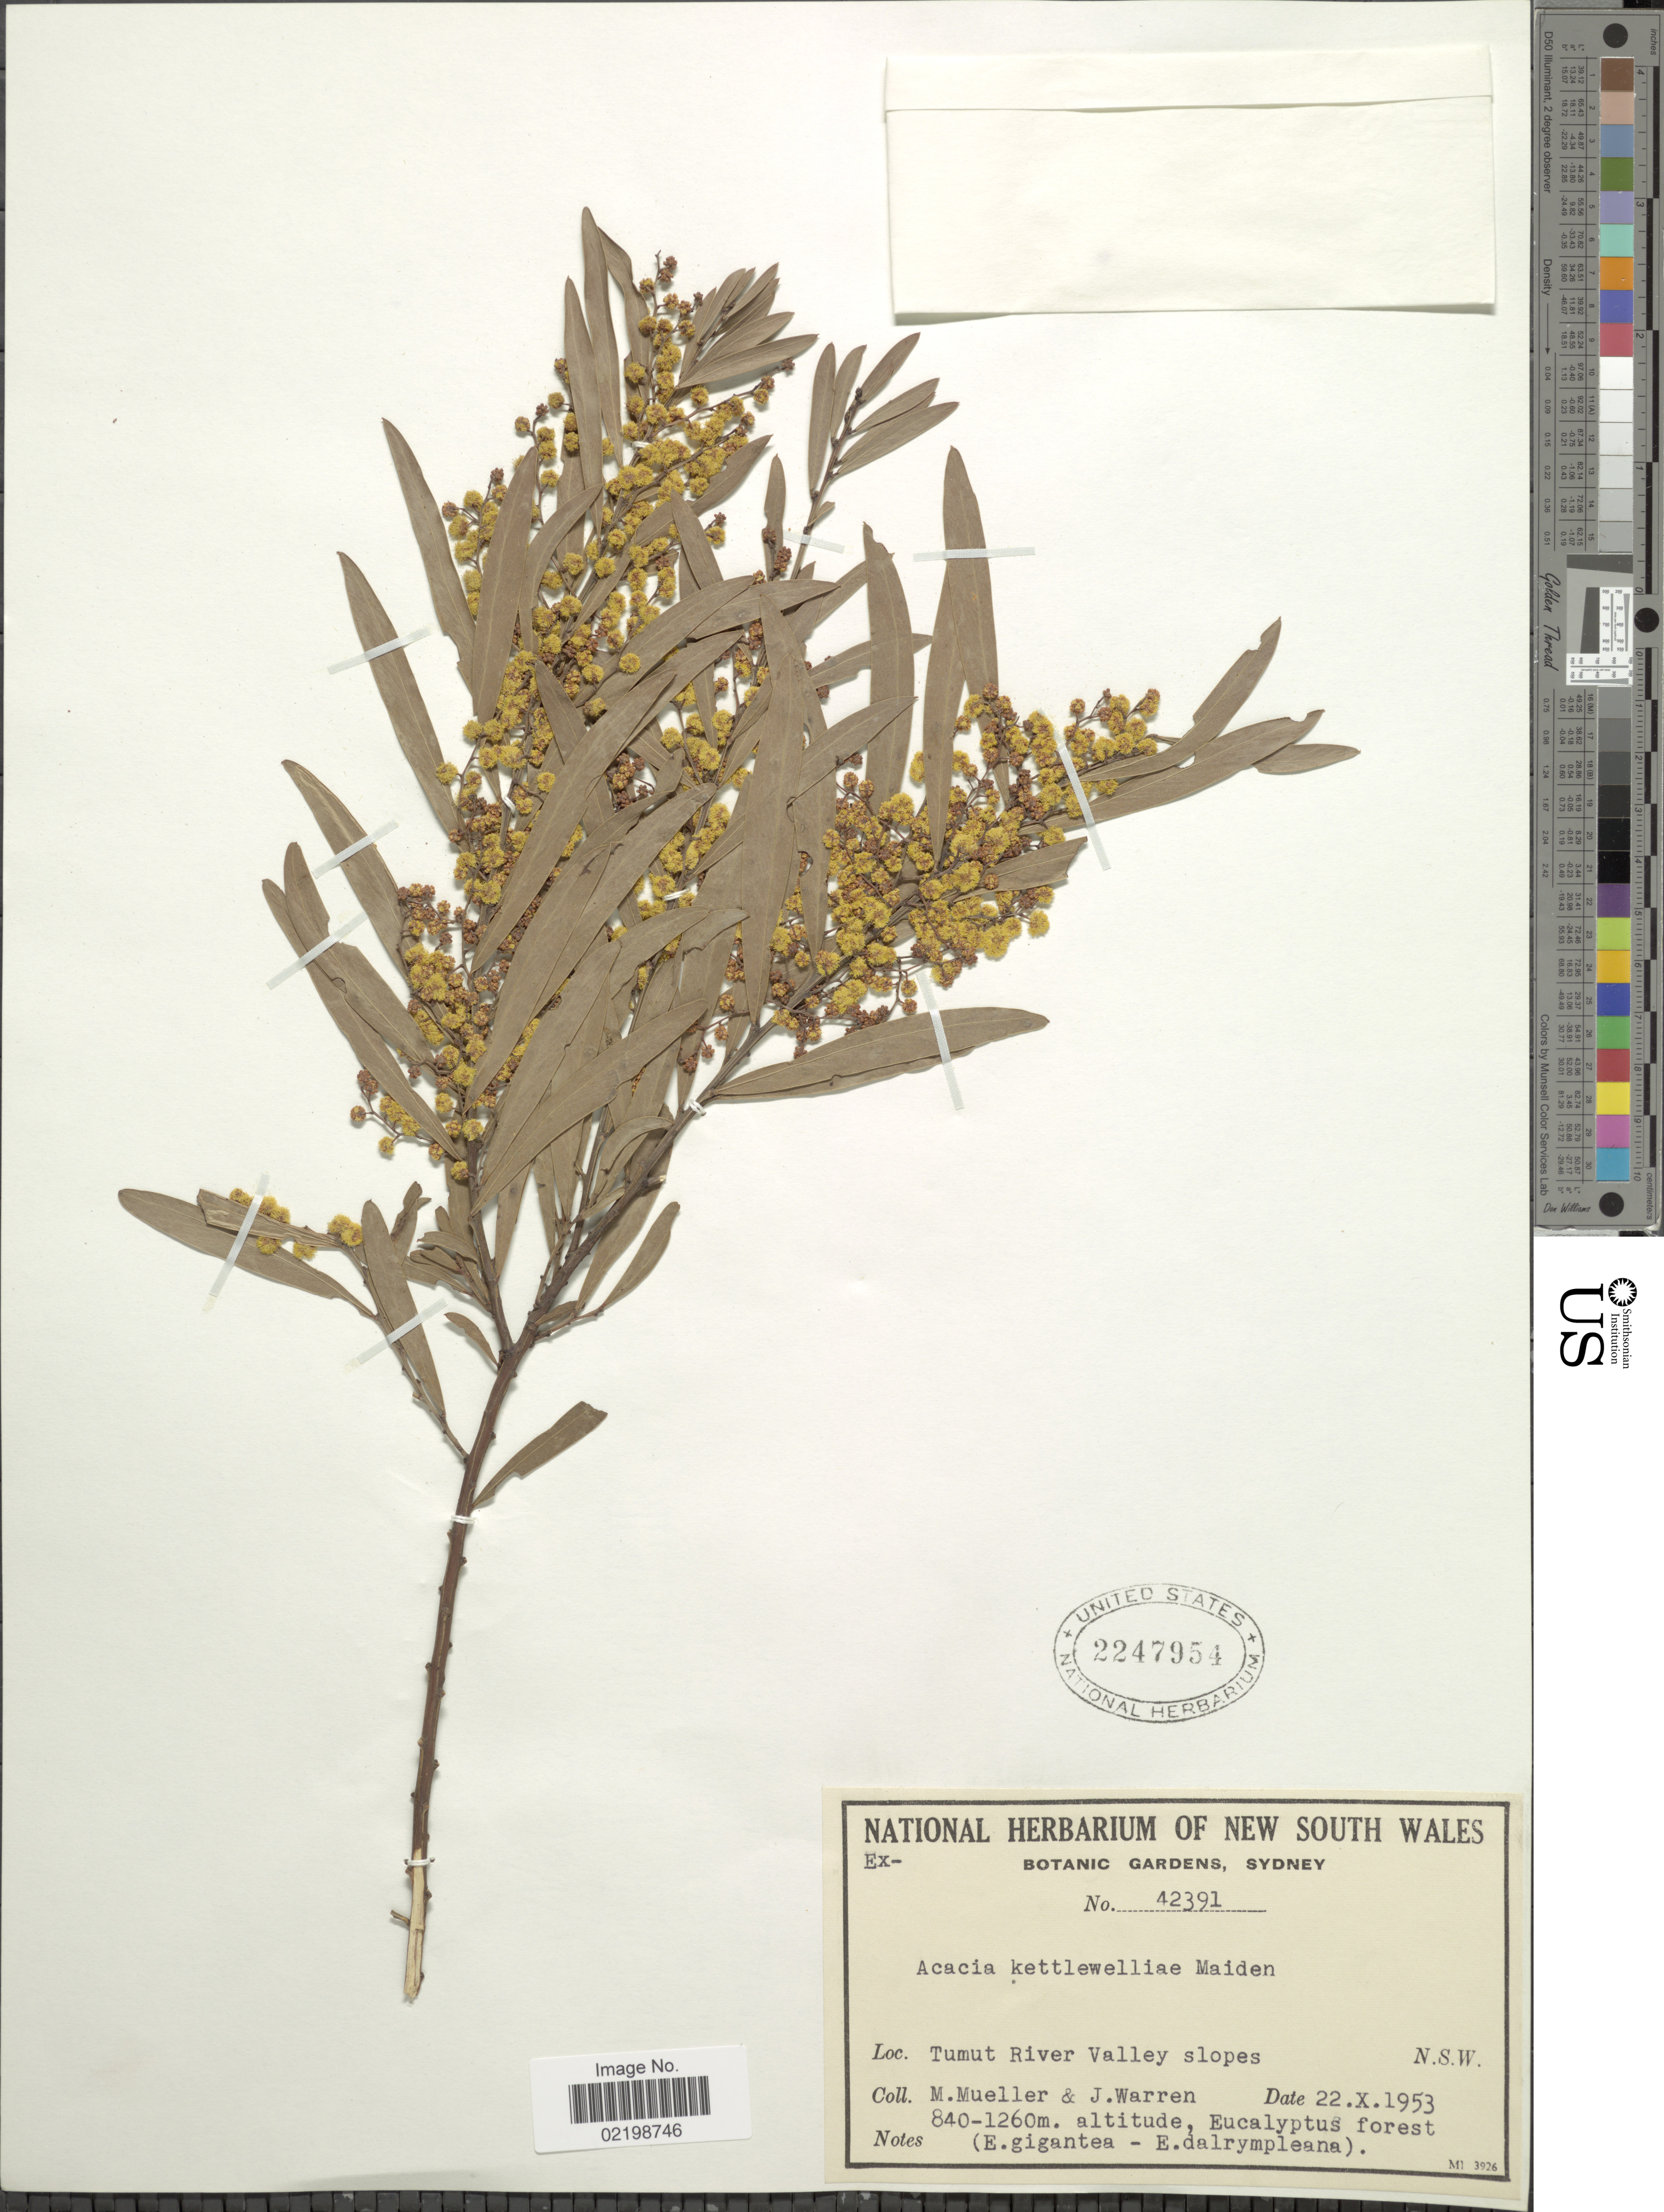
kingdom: Plantae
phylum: Tracheophyta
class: Magnoliopsida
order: Fabales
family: Fabaceae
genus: Acacia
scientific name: Acacia kettlewelliae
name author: Maiden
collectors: M. Mueller & J. Warren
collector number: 42391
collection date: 1953-10-22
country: Australia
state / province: New South Wales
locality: Tumut River Valley Slopes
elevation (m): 840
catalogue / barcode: US 2247954